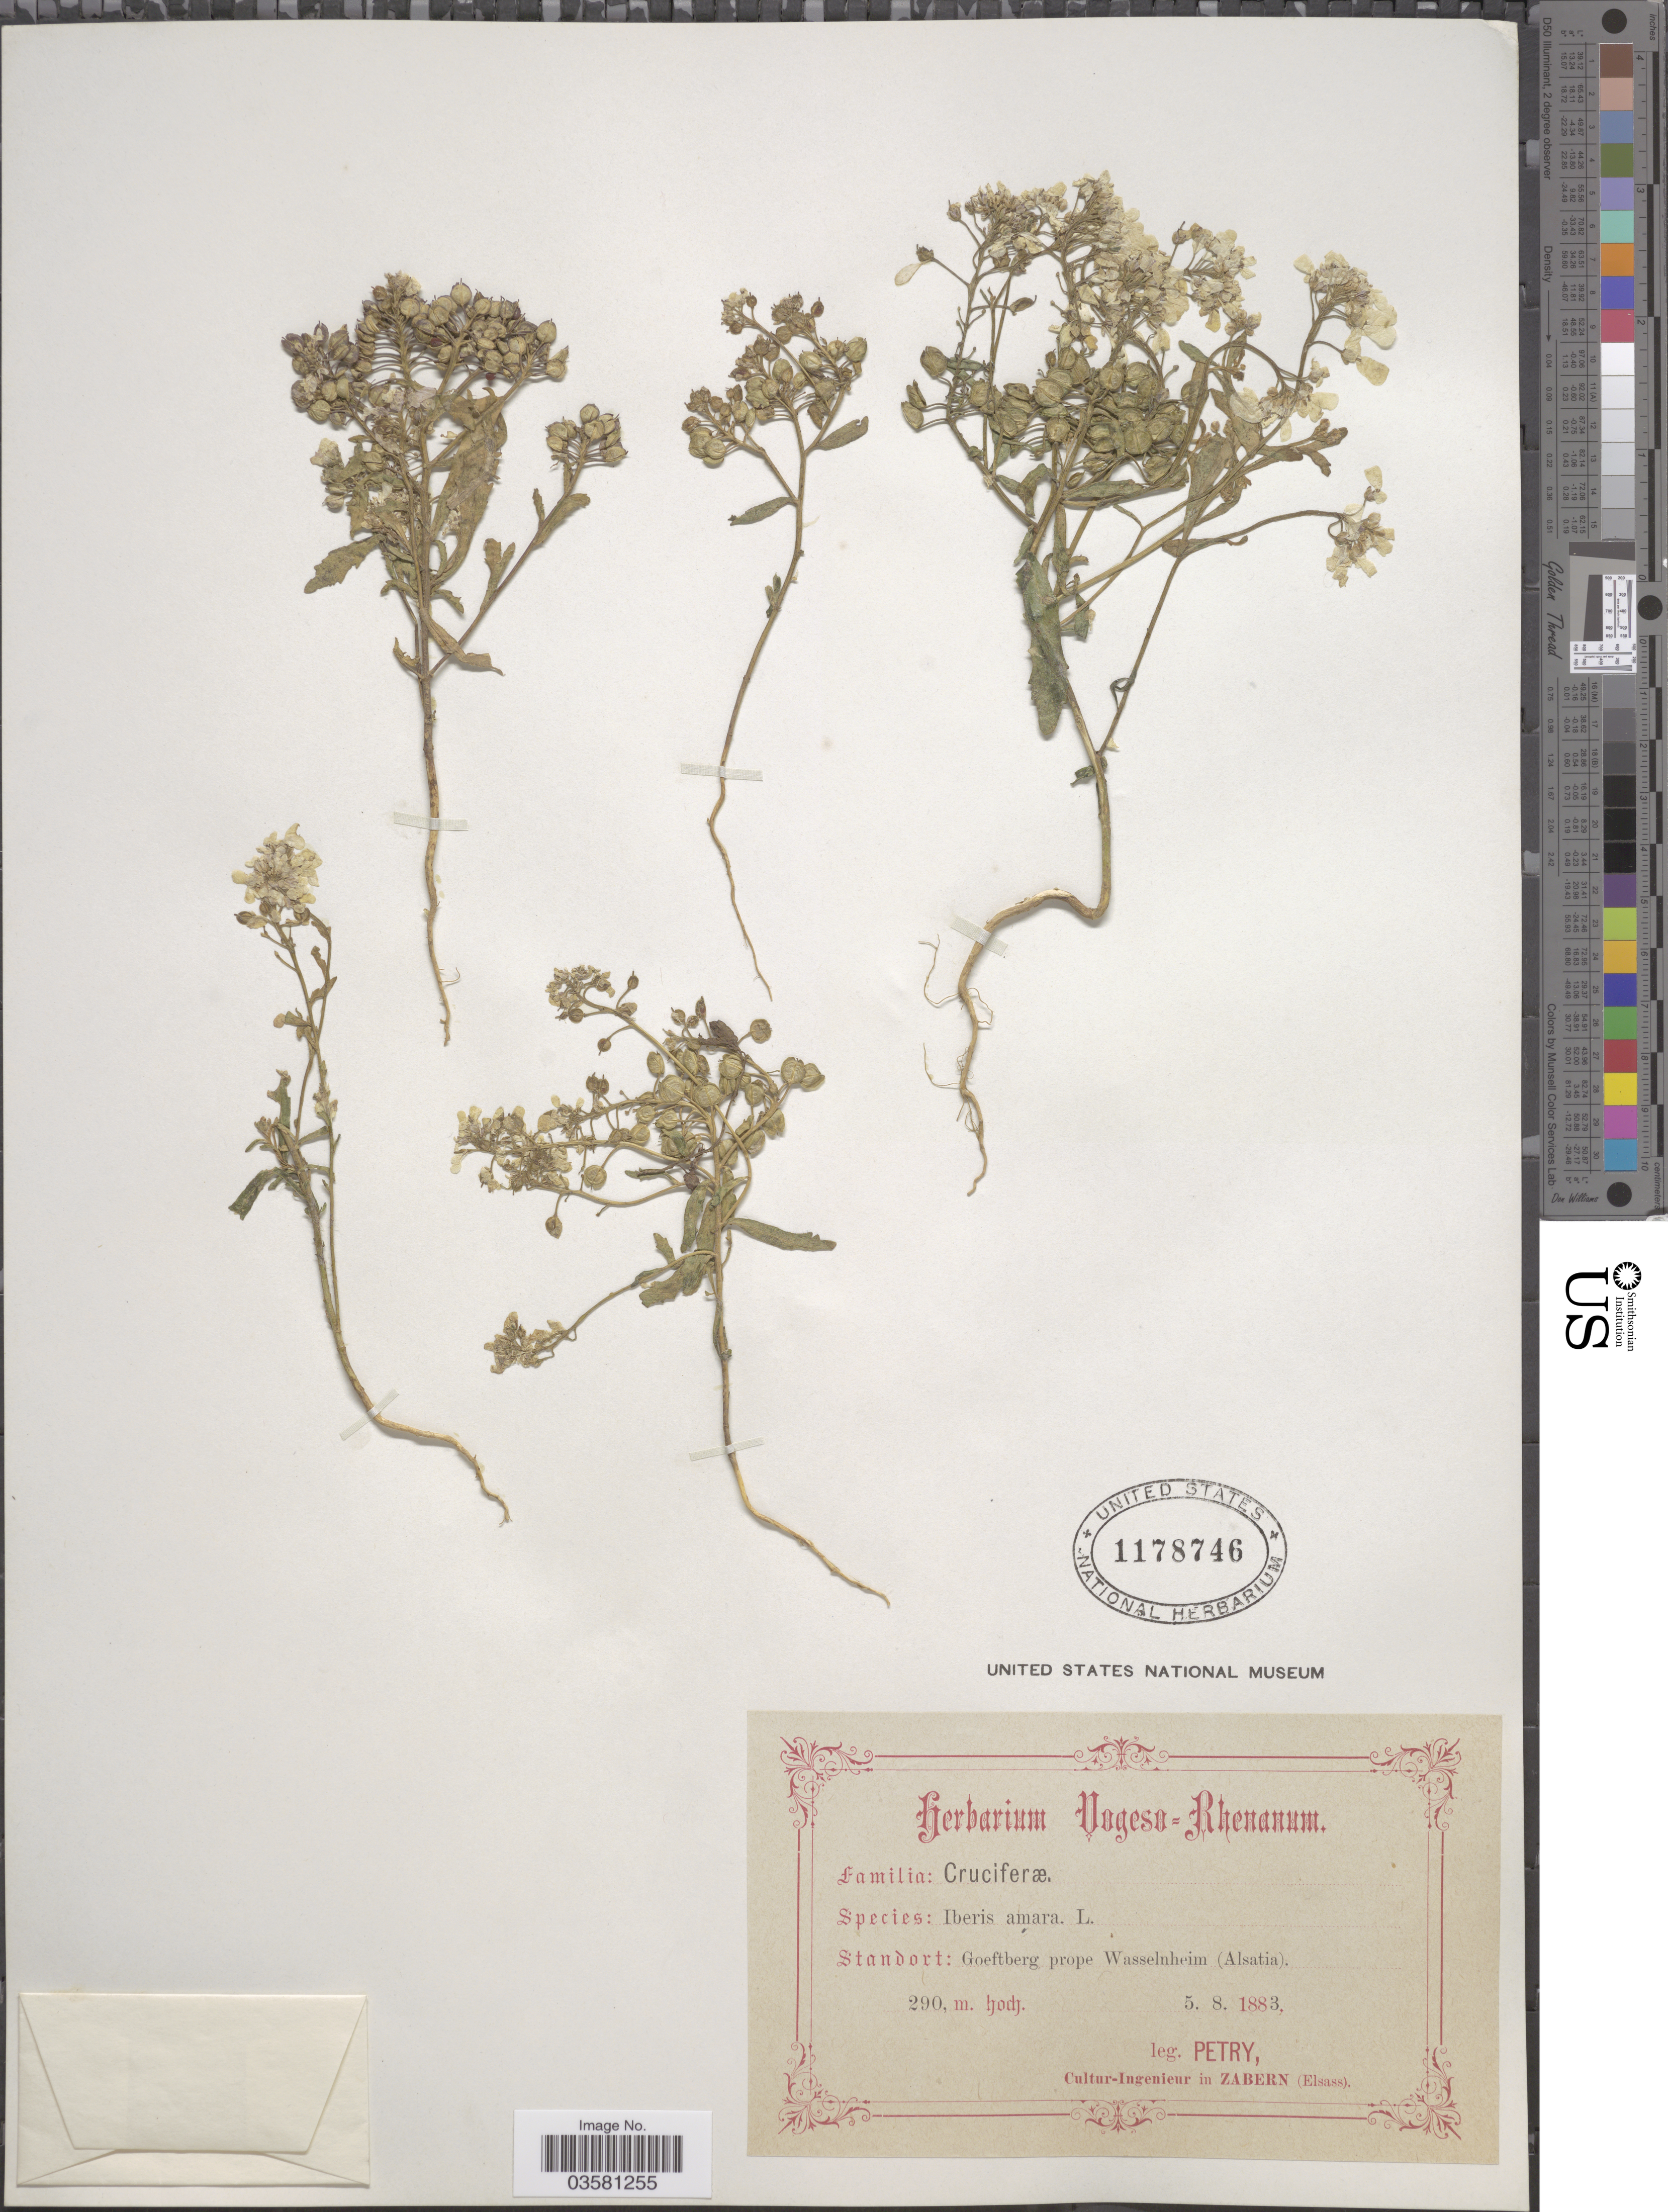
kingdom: Plantae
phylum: Tracheophyta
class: Magnoliopsida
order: Brassicales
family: Brassicaceae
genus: Iberis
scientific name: Iberis amara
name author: L.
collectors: -. Petry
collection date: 1883-08-05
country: France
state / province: Grand Est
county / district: Bas-Rhin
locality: Goeftberg prope Wasselnheim (Alsatia).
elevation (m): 290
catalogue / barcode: US 1178746